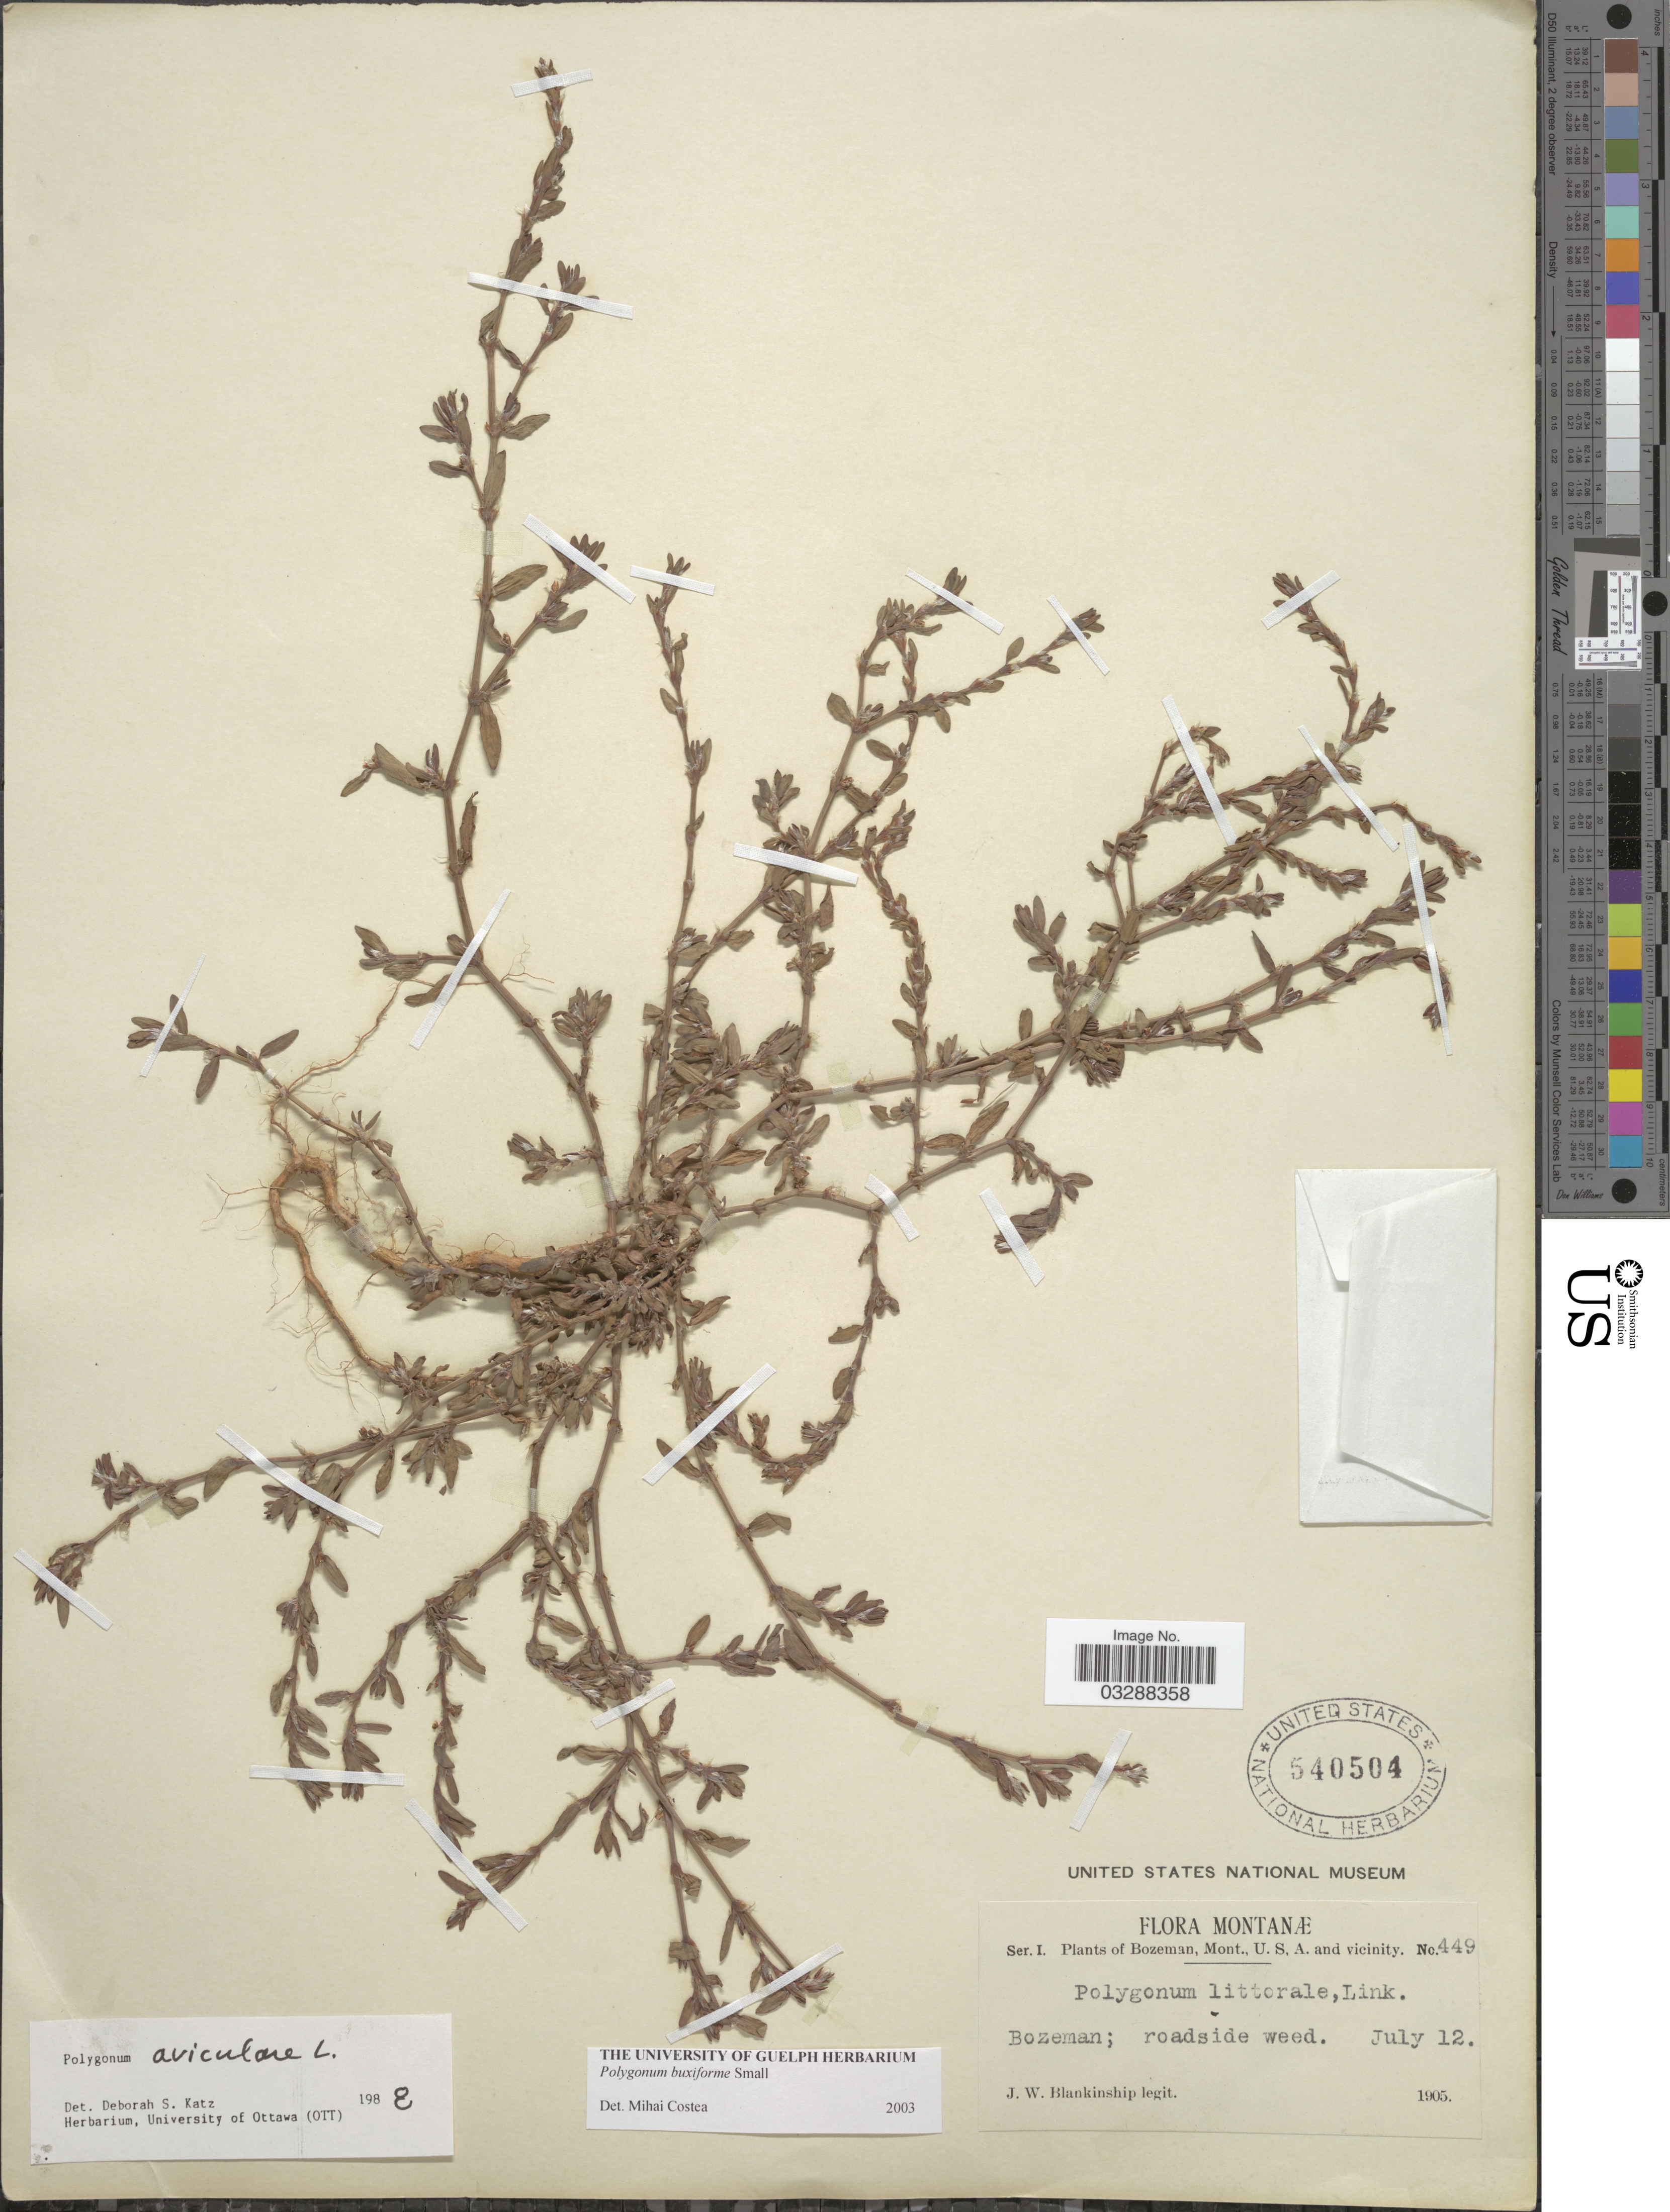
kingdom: Plantae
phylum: Tracheophyta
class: Magnoliopsida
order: Caryophyllales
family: Polygonaceae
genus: Polygonum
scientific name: Polygonum buxiforme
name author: Small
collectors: J. W. Blankinship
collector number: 449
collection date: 1905-07-12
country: United States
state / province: Montana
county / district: Gallatin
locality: Bozeman, Mont., U.S.A. and vicinity.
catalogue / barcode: US 540504